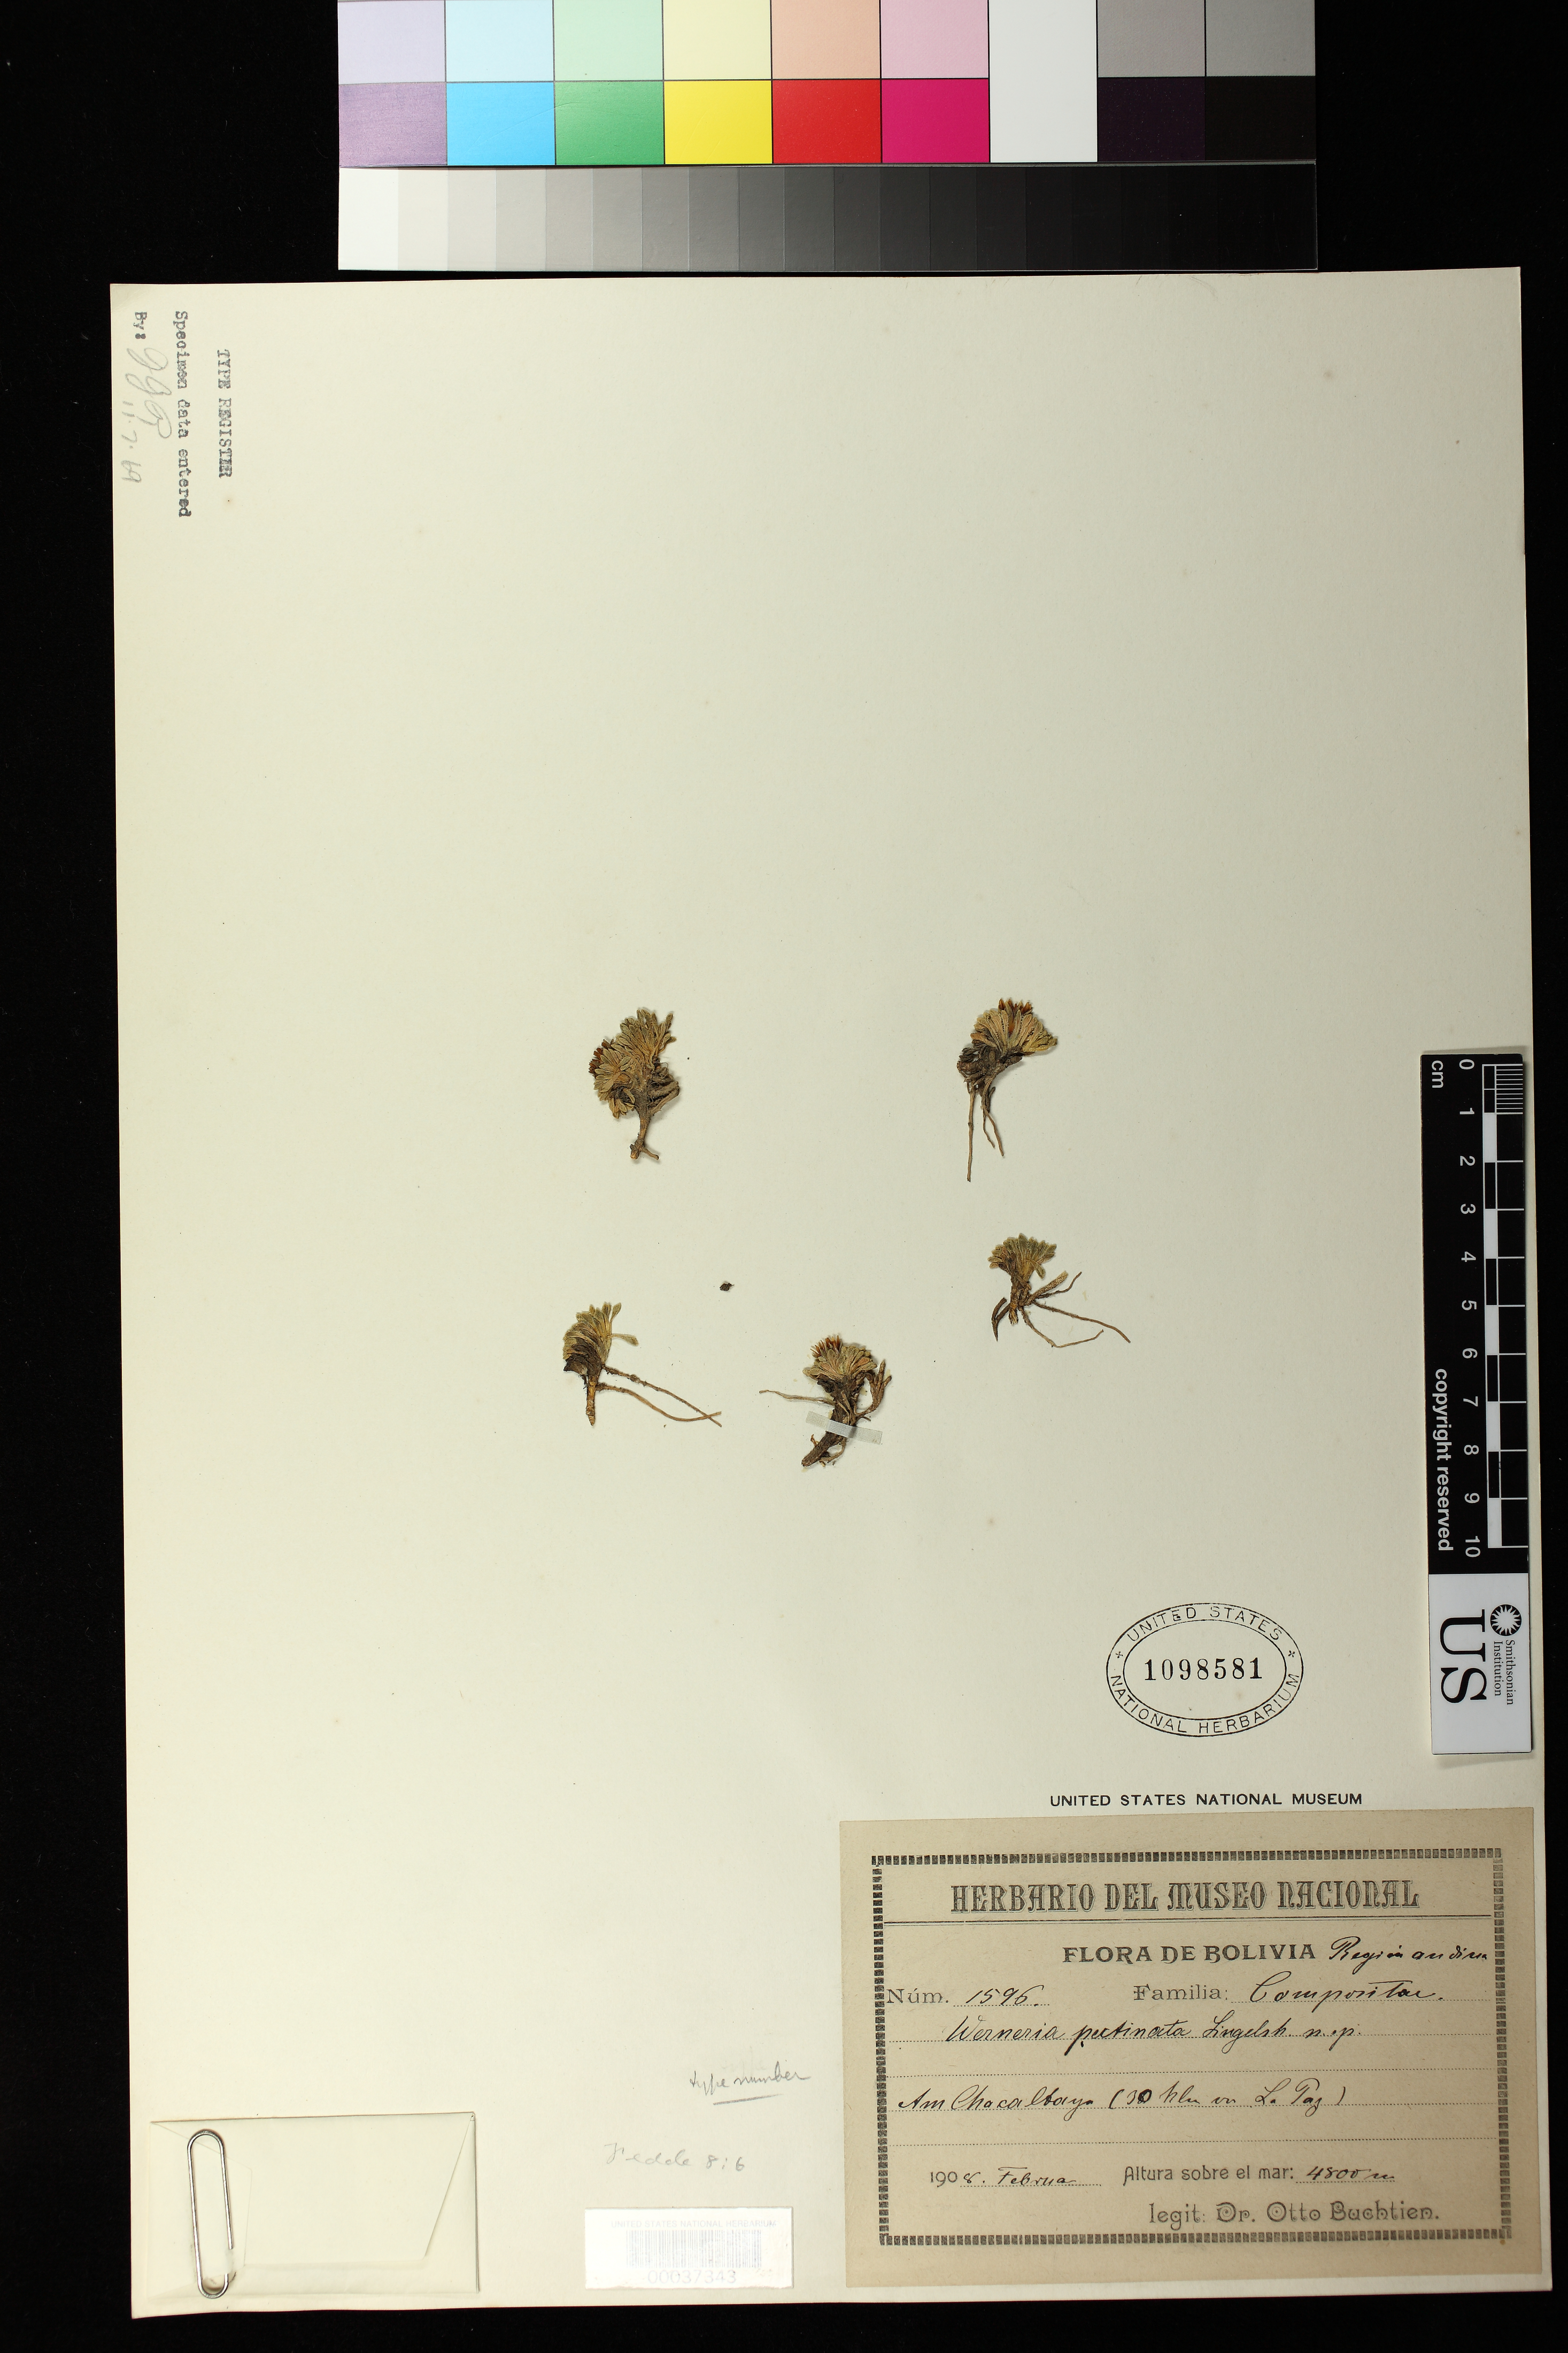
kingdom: Plantae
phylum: Tracheophyta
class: Magnoliopsida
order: Asterales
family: Asteraceae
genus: Werneria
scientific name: Werneria pectinata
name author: Lingelsh.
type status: Isotype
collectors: O. Buchtien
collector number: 1596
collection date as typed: Feb 1908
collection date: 1908-02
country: Bolivia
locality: ChacAltaya.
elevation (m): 4800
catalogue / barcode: US 1098581